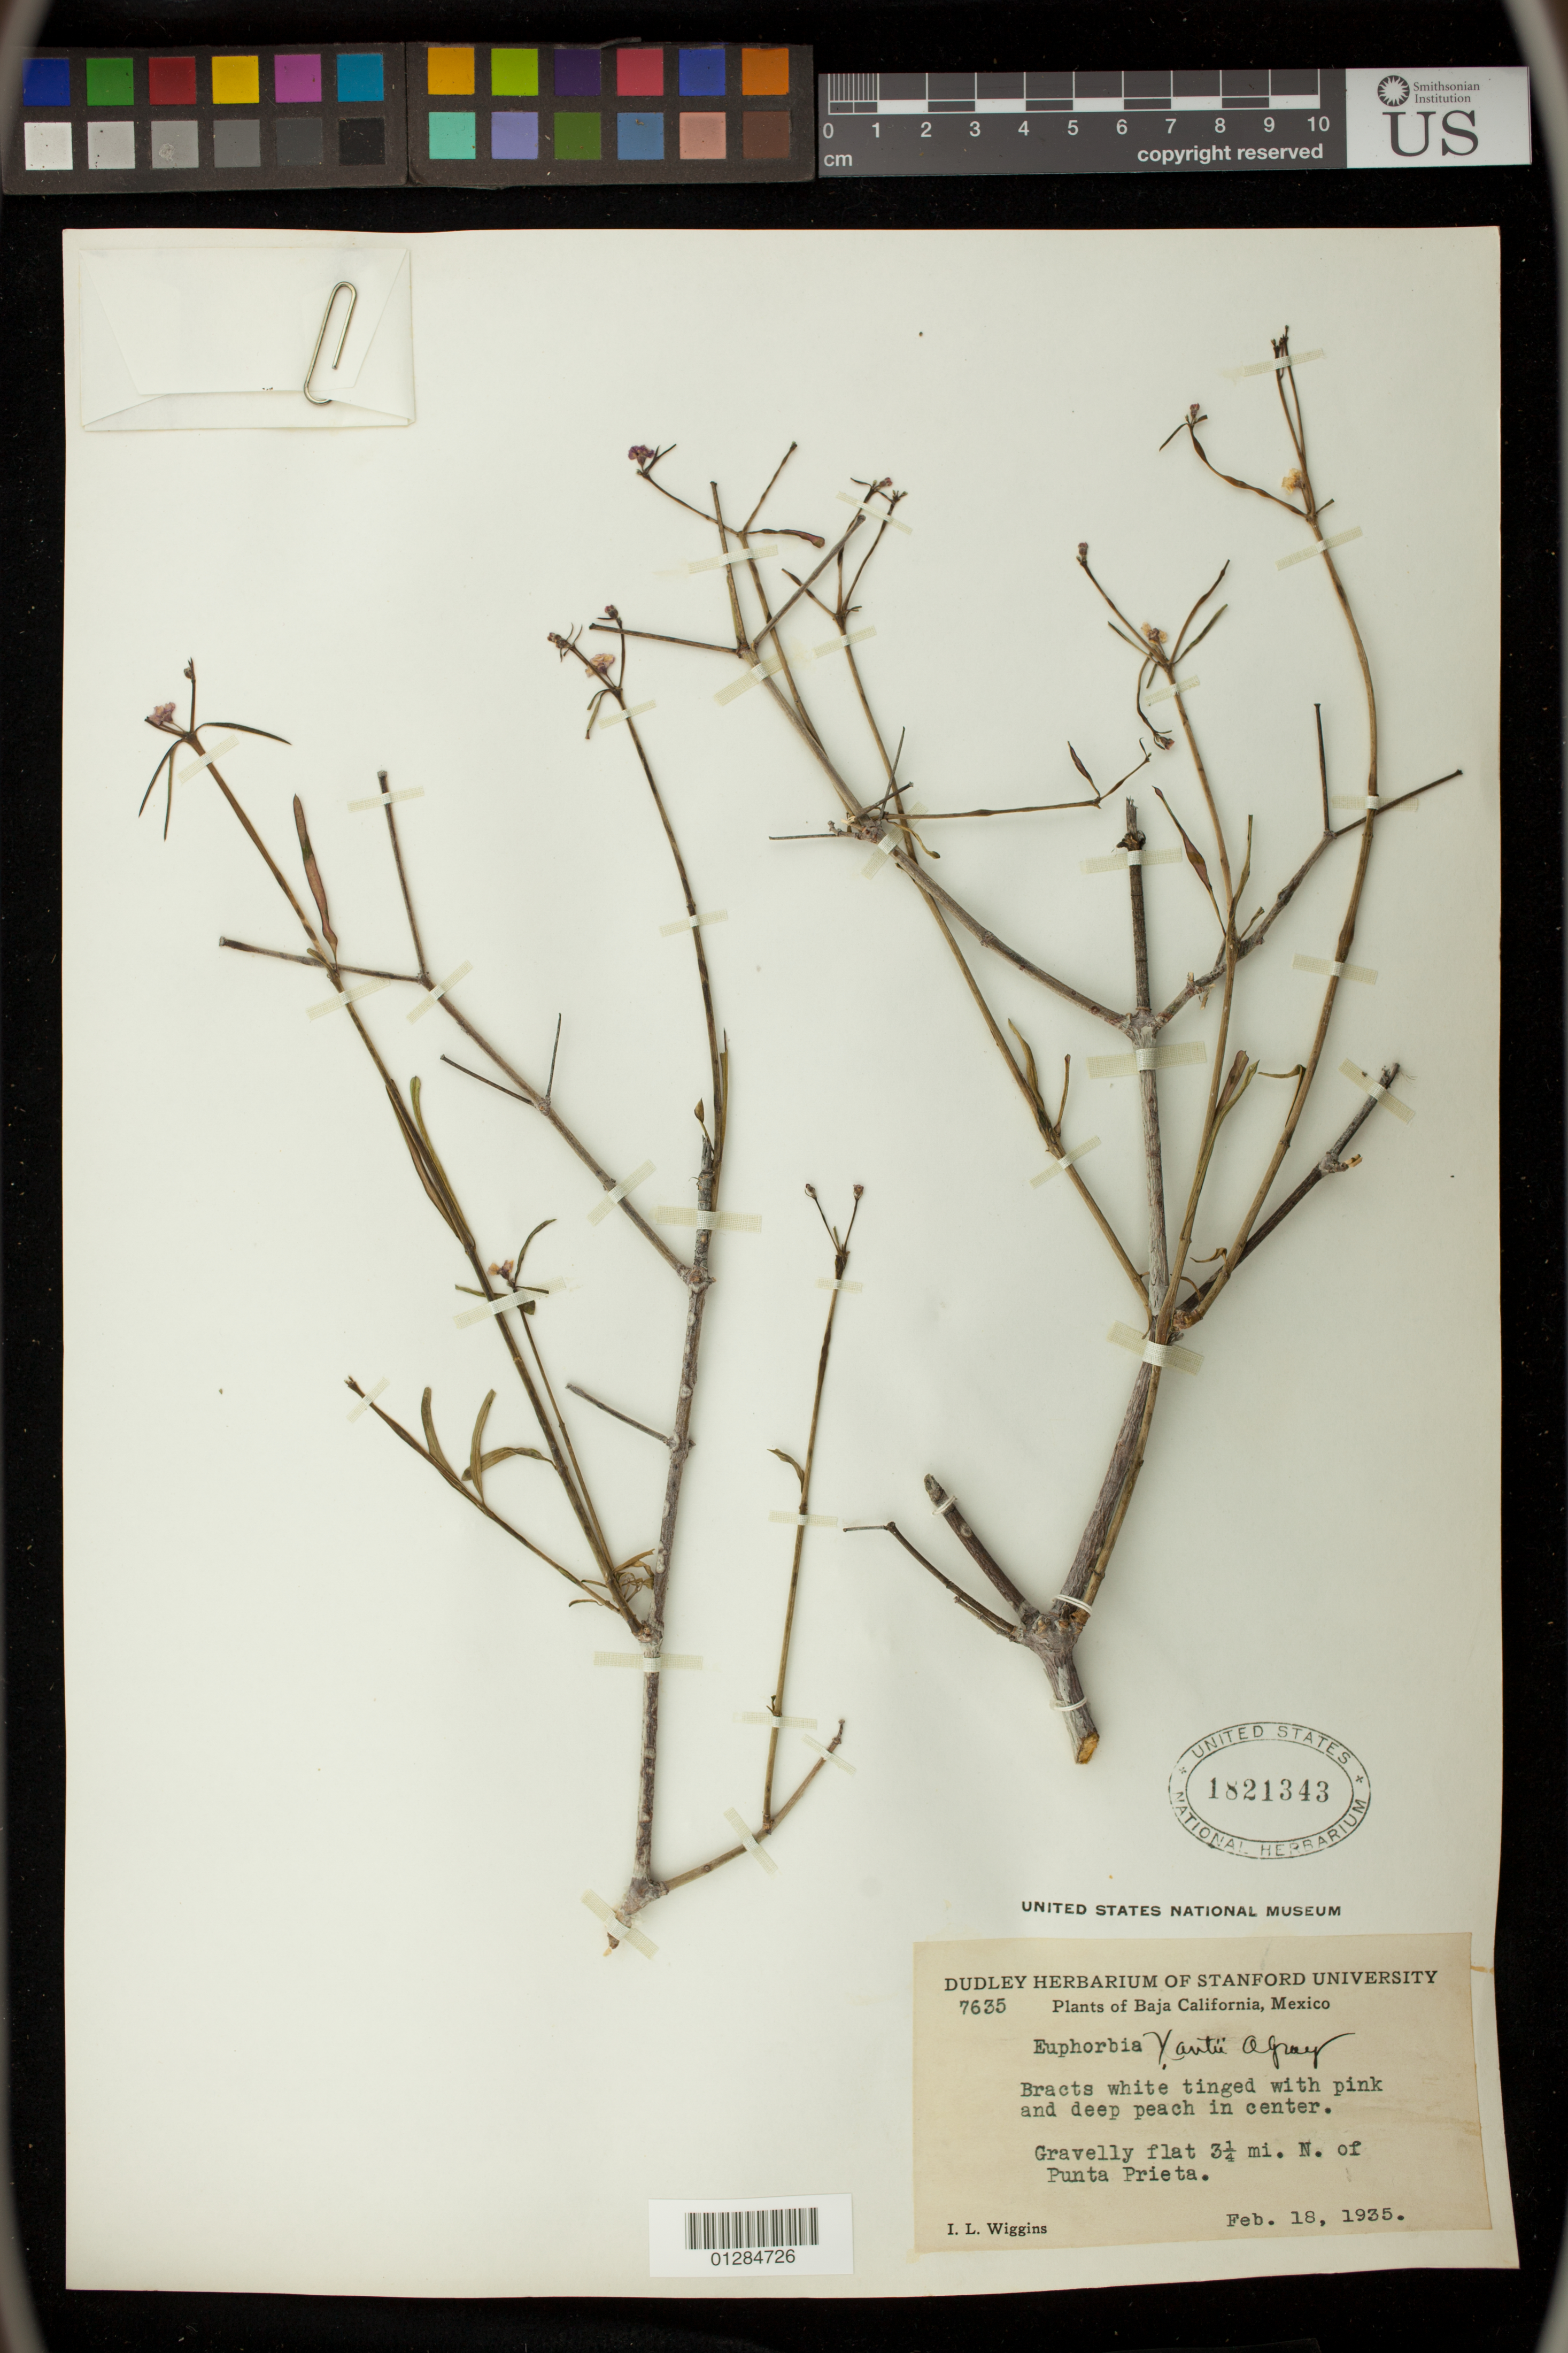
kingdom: Plantae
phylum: Tracheophyta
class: Magnoliopsida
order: Malpighiales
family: Euphorbiaceae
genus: Euphorbia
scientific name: Euphorbia xanti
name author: Engelm. ex Boiss.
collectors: I. L. Wiggins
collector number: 7635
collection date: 1935-02-18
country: Mexico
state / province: Baja California Norte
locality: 3 1/4 mi. N. of Punta Prieta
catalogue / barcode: US 1821343